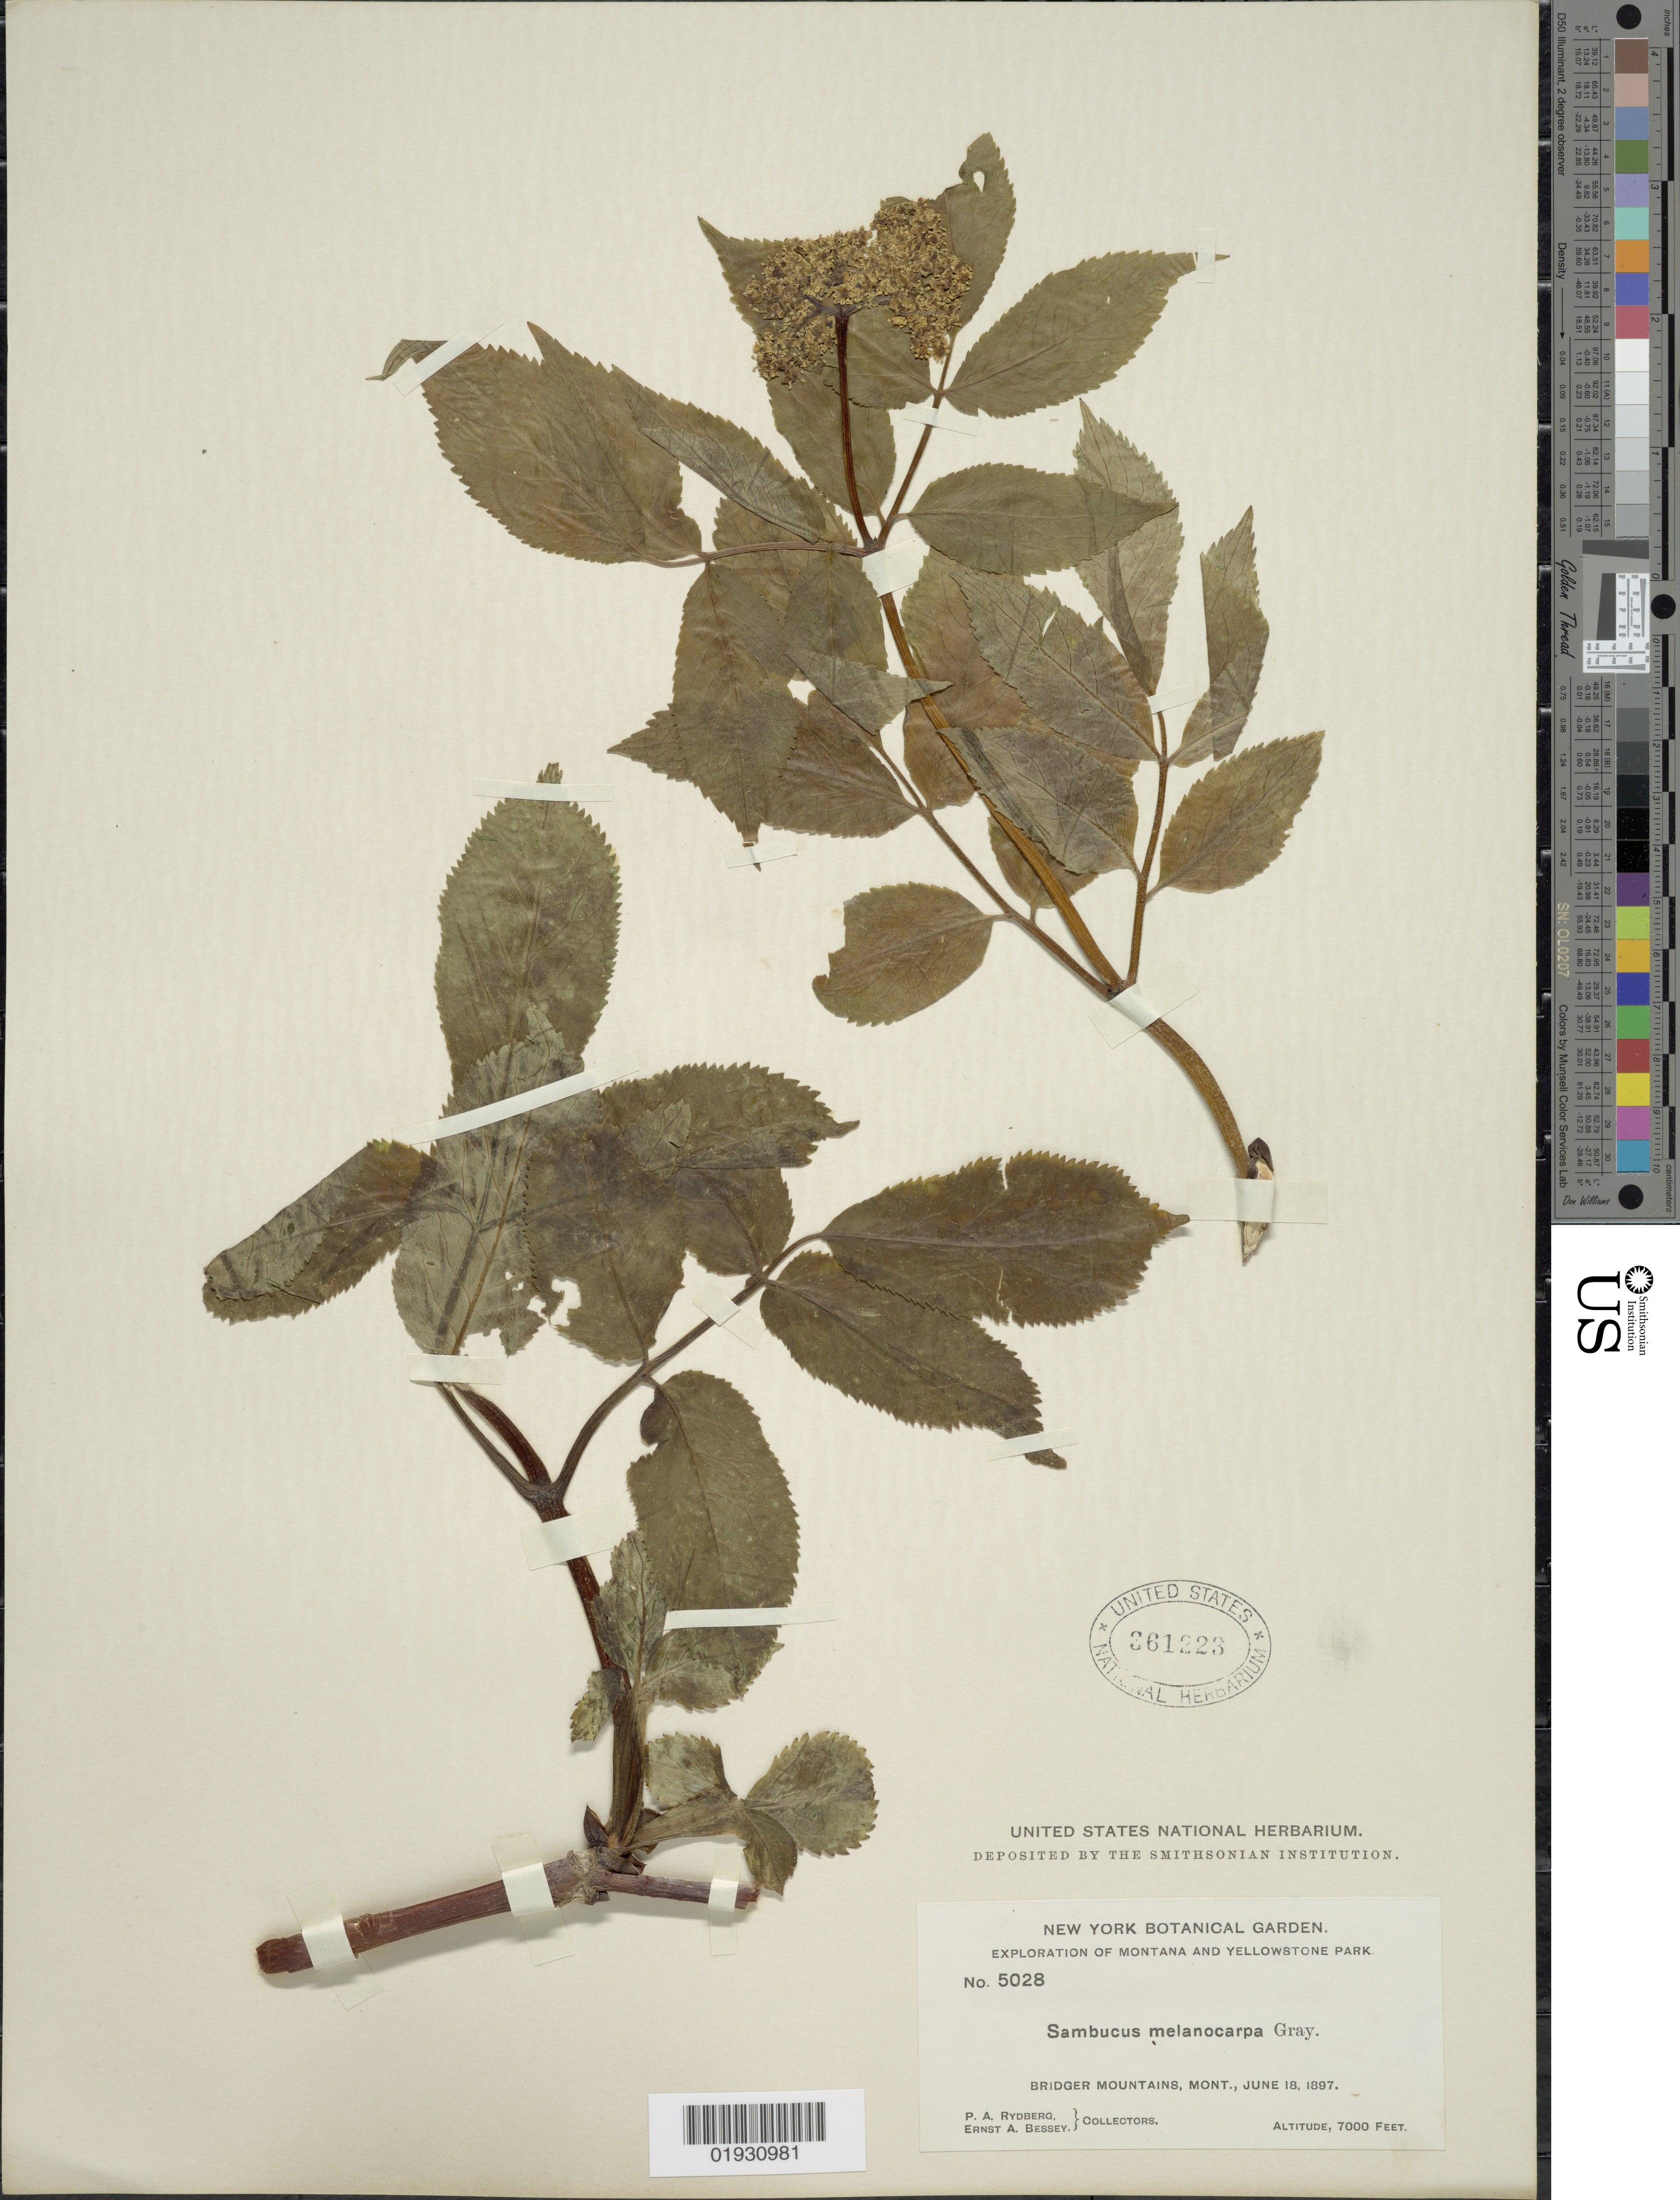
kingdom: Plantae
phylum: Tracheophyta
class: Magnoliopsida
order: Dipsacales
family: Viburnaceae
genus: Sambucus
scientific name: Sambucus melanocarpa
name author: A. Gray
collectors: P. A. Rydberg & E. A. Bessey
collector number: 5028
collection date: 1897-06-18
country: United States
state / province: Montana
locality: Montana and Yellowstone Park. Bridger Mountains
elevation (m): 2134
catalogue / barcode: US 361223